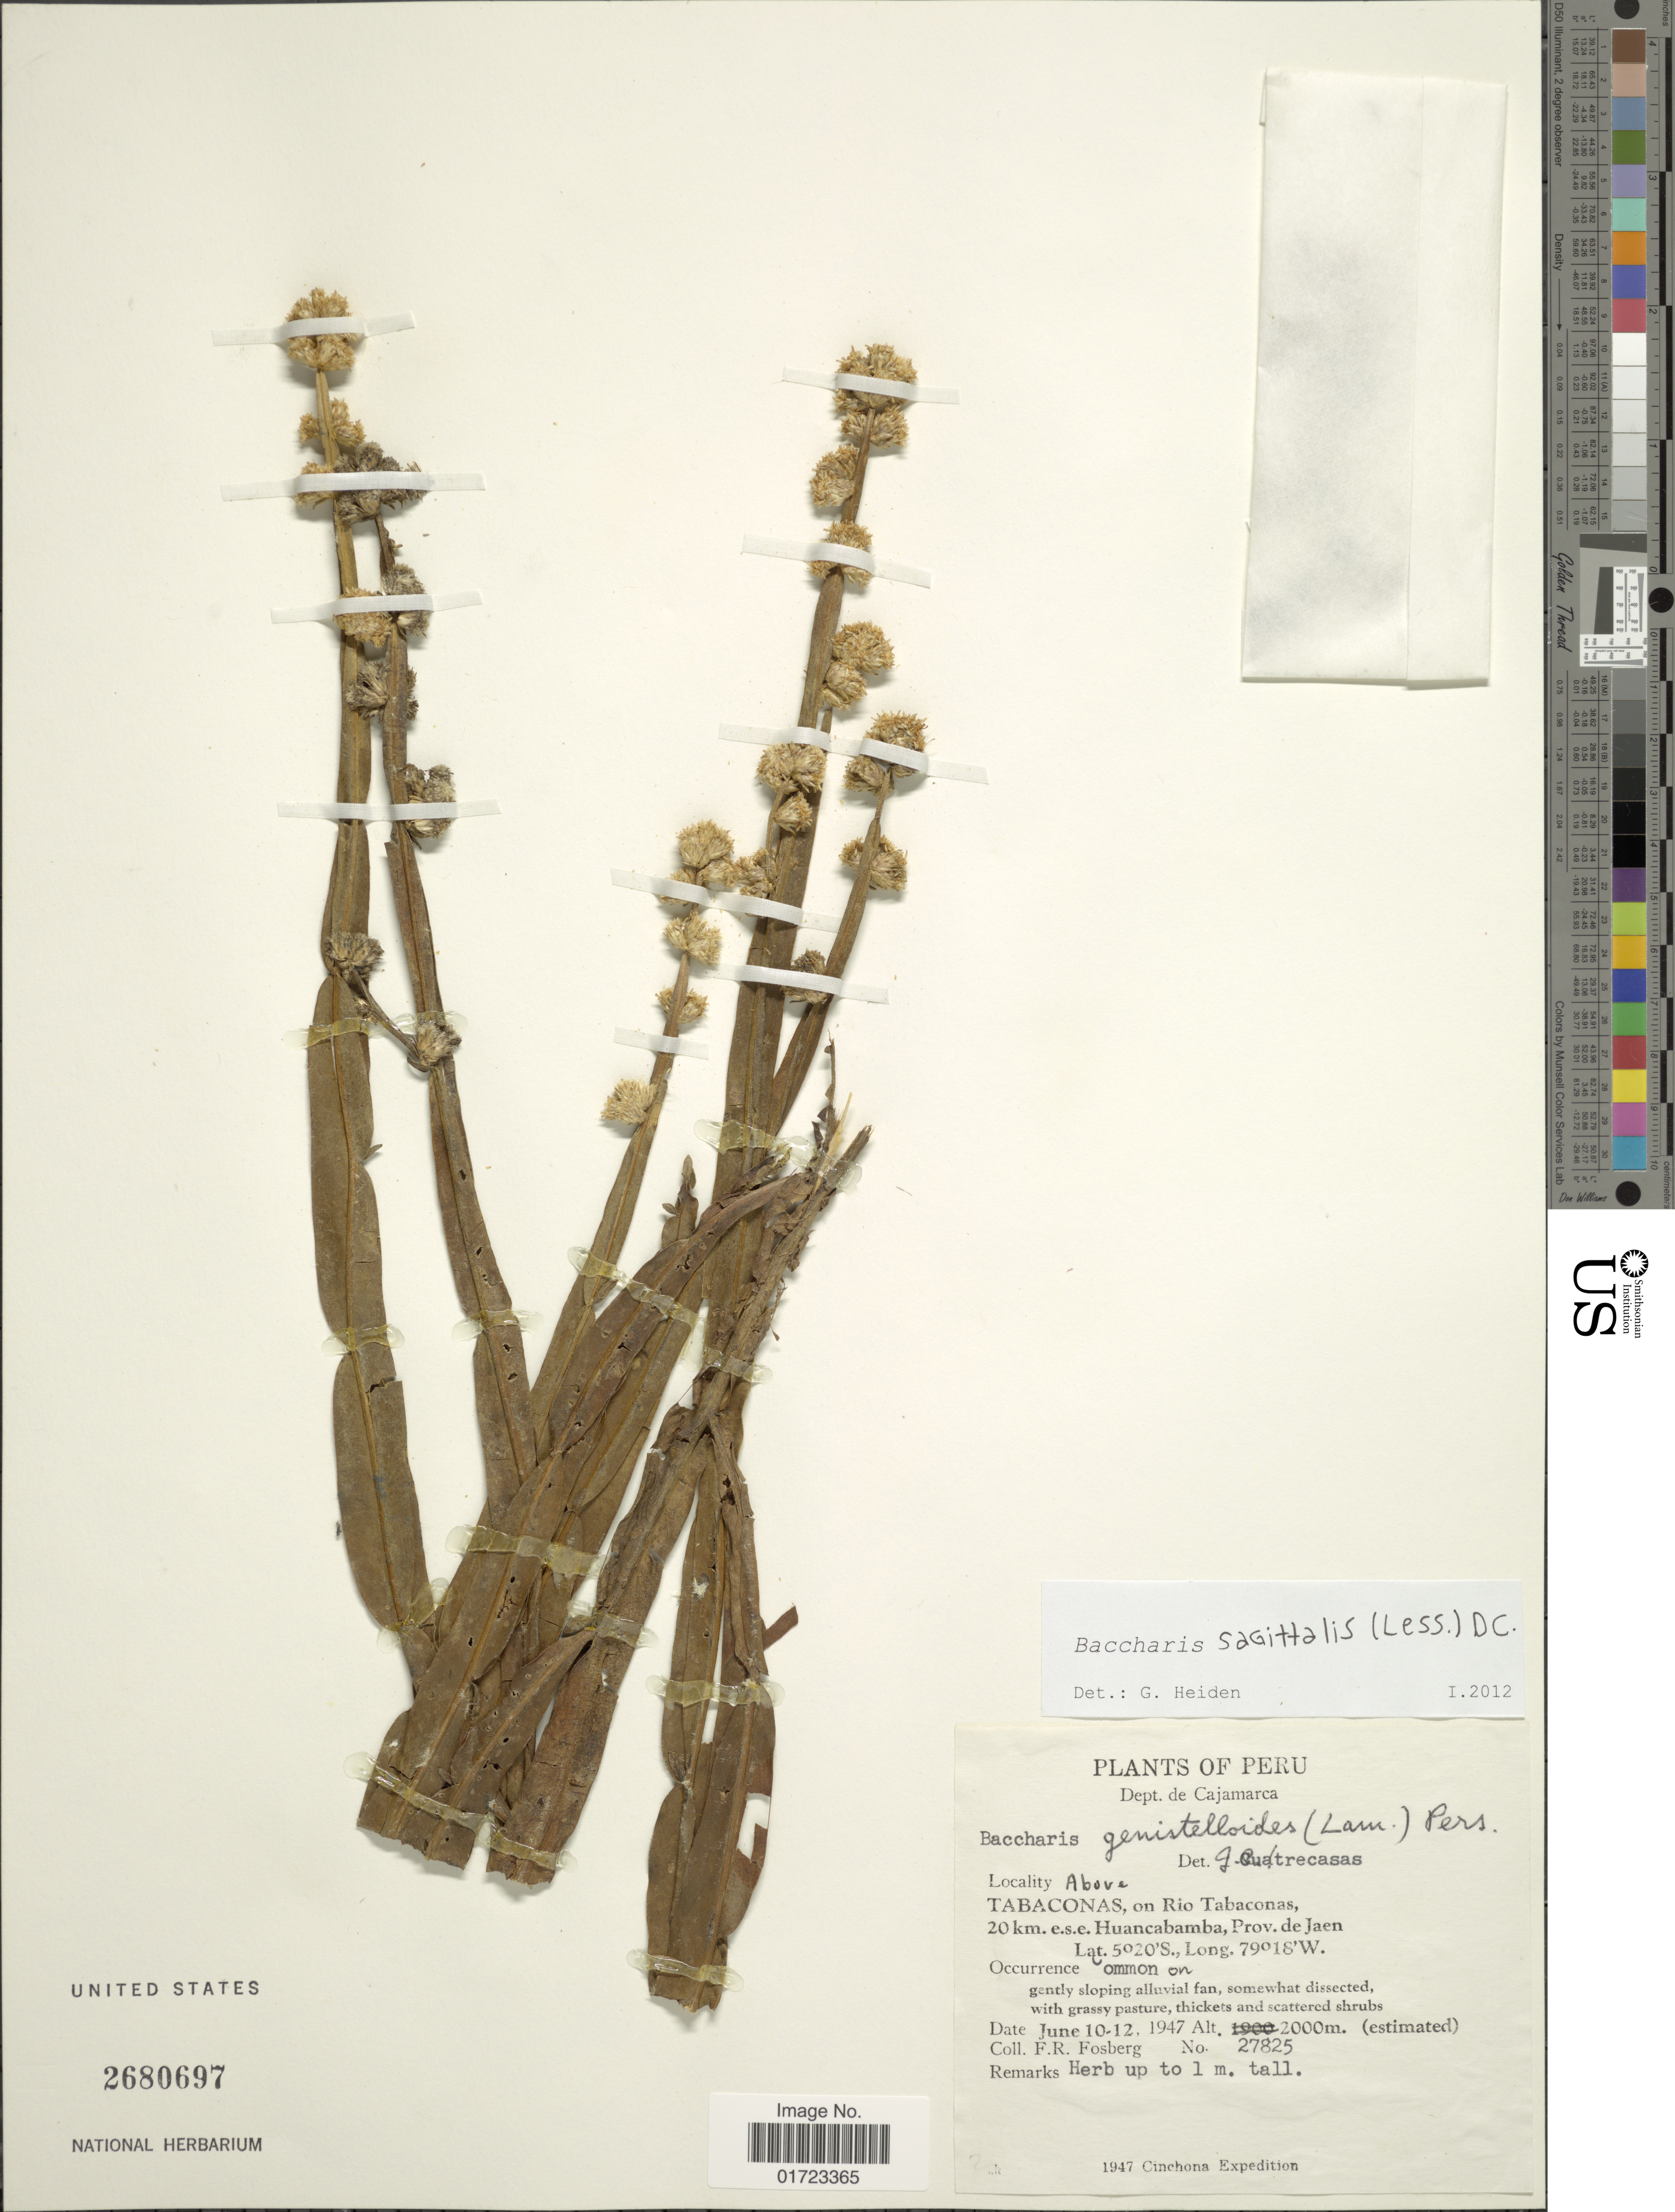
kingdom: Plantae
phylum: Tracheophyta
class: Magnoliopsida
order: Asterales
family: Asteraceae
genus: Baccharis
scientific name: Baccharis sagittalis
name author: (Less.) DC.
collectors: F. R. Fosberg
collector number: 27825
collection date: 1947-06-10/1947-06-12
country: Peru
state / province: Cajamarca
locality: Dept. de Cajamarca. Above Tabaconas, on Rio Tabaconas, 20 km. e.s.e. Huancabamba, Prov. de Jaen.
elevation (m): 2000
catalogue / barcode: US 2680697